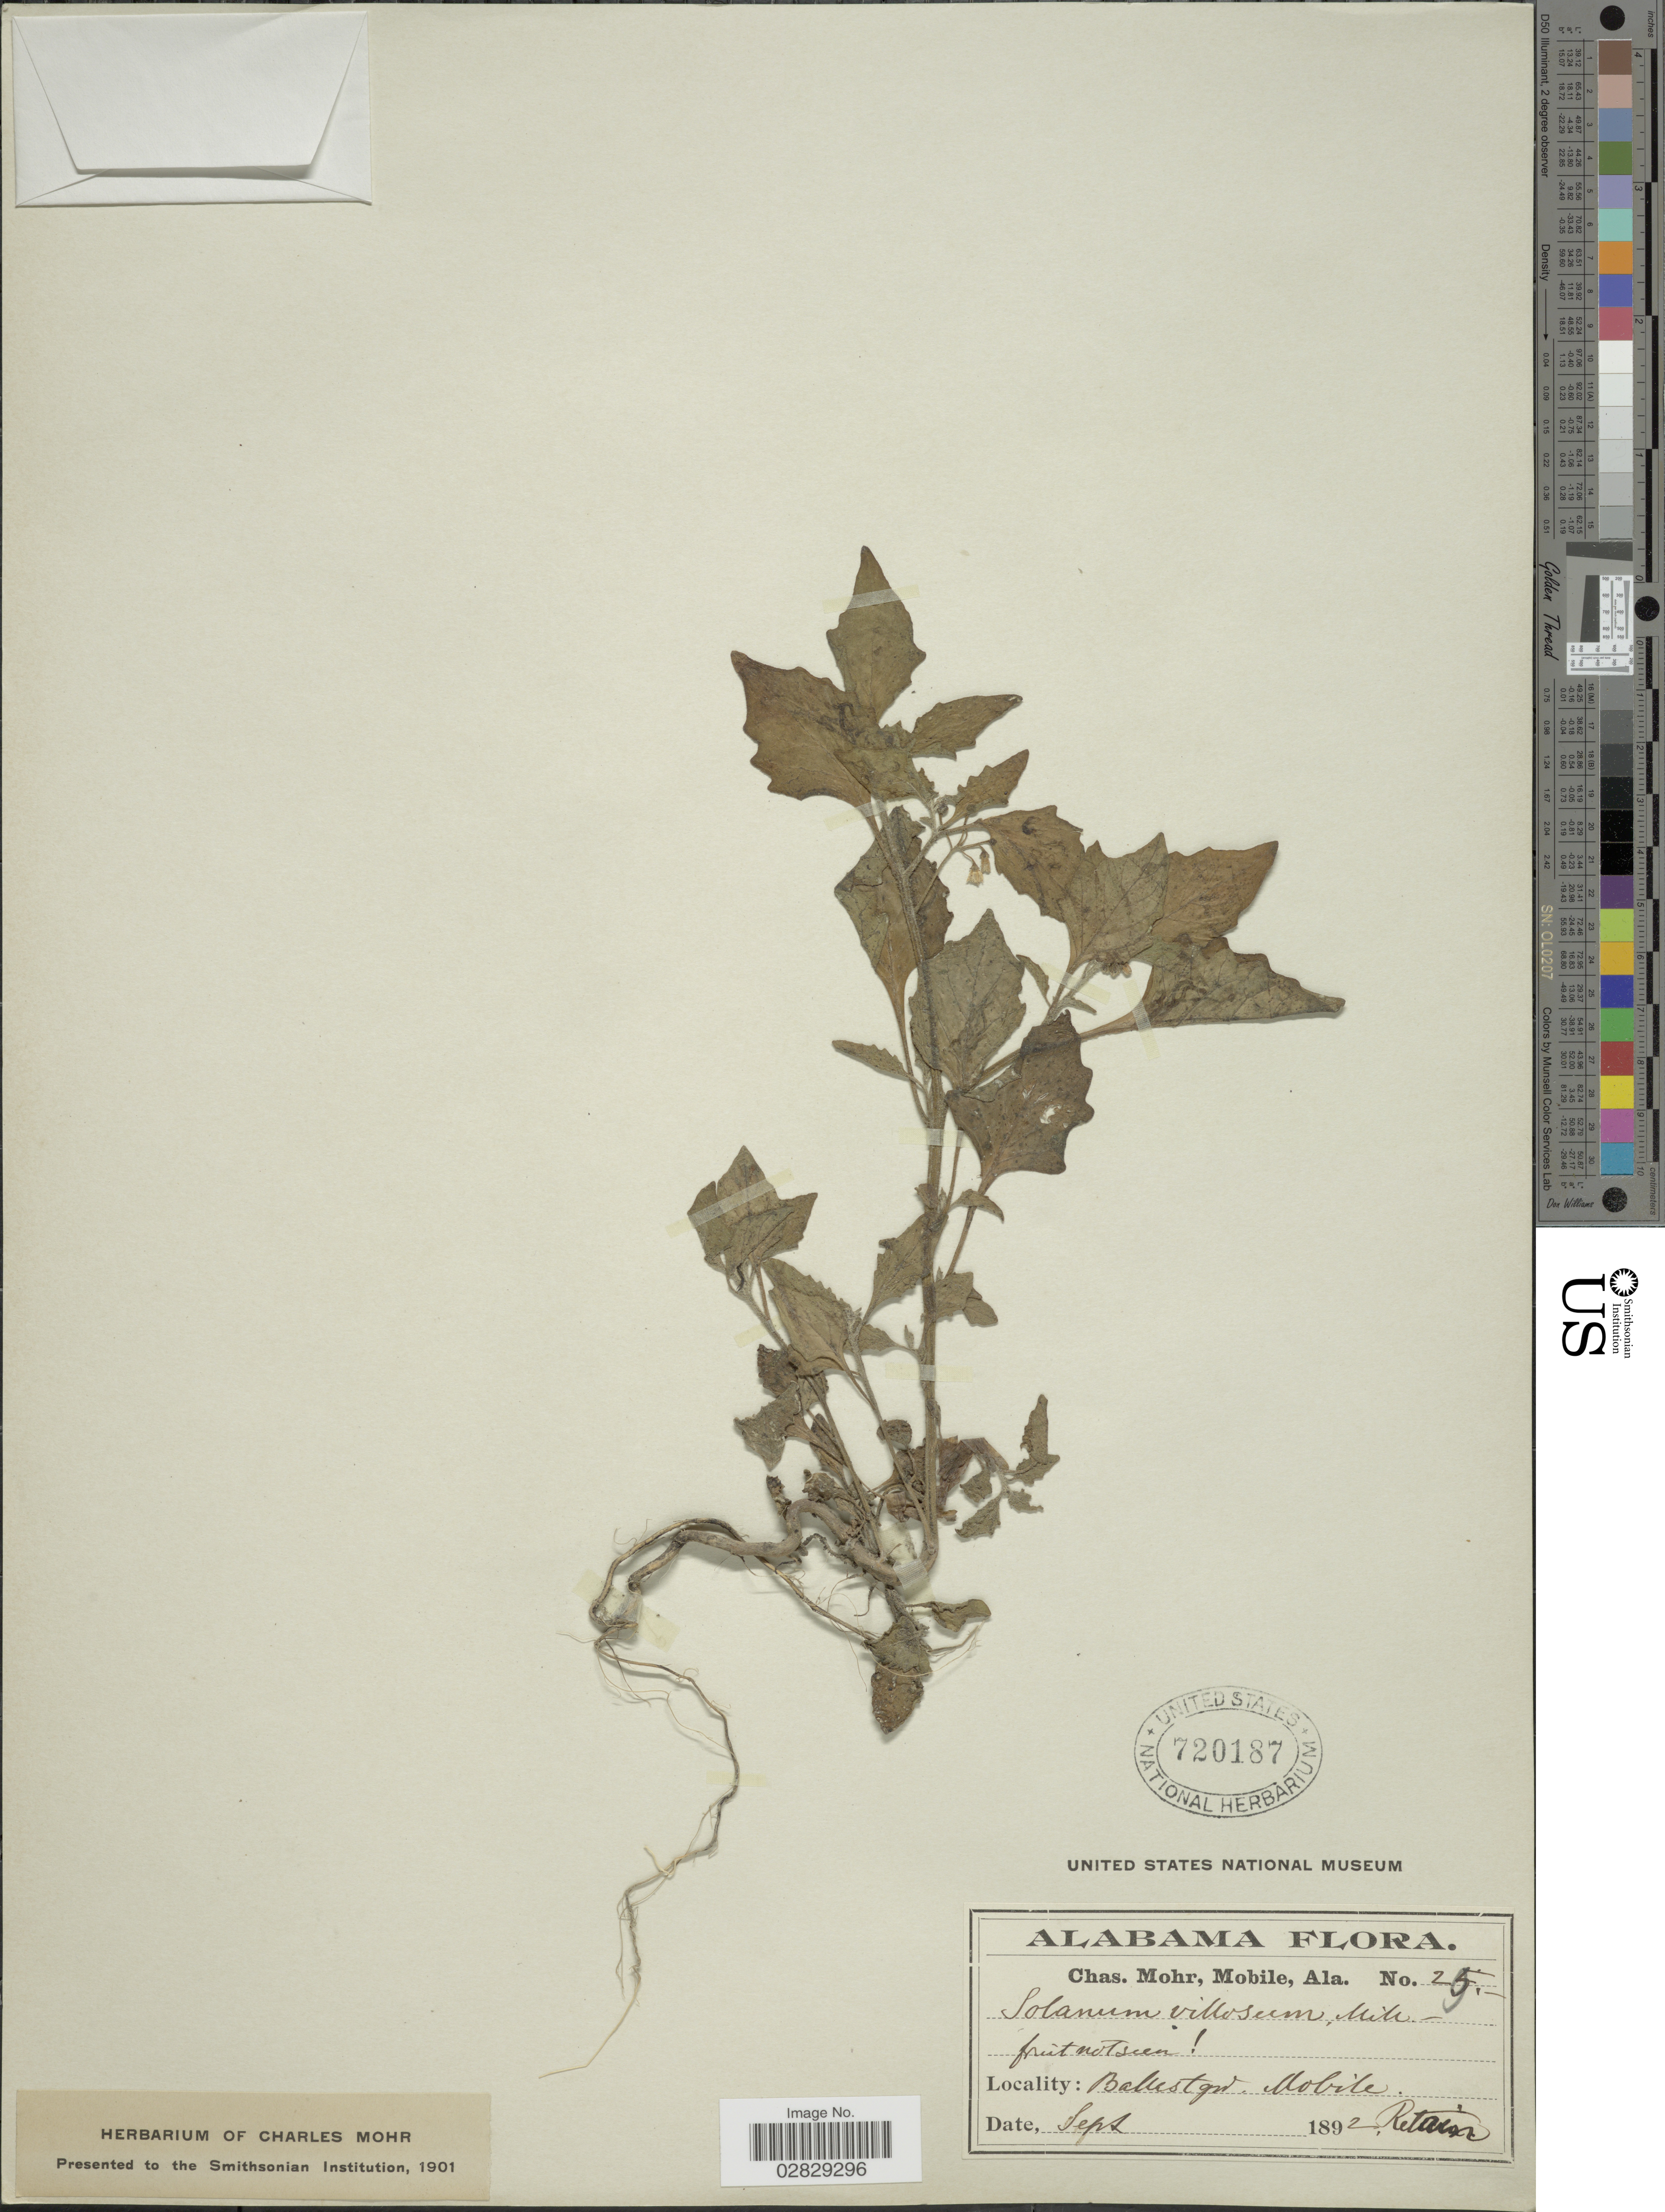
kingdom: Plantae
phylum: Tracheophyta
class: Magnoliopsida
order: Solanales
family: Solanaceae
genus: Solanum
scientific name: Solanum villosum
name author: Mill.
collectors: Mohr, C. T. (herbarium)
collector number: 29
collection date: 1892-09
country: United States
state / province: Alabama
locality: Ballast gr. Mobile.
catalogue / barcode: US 720187